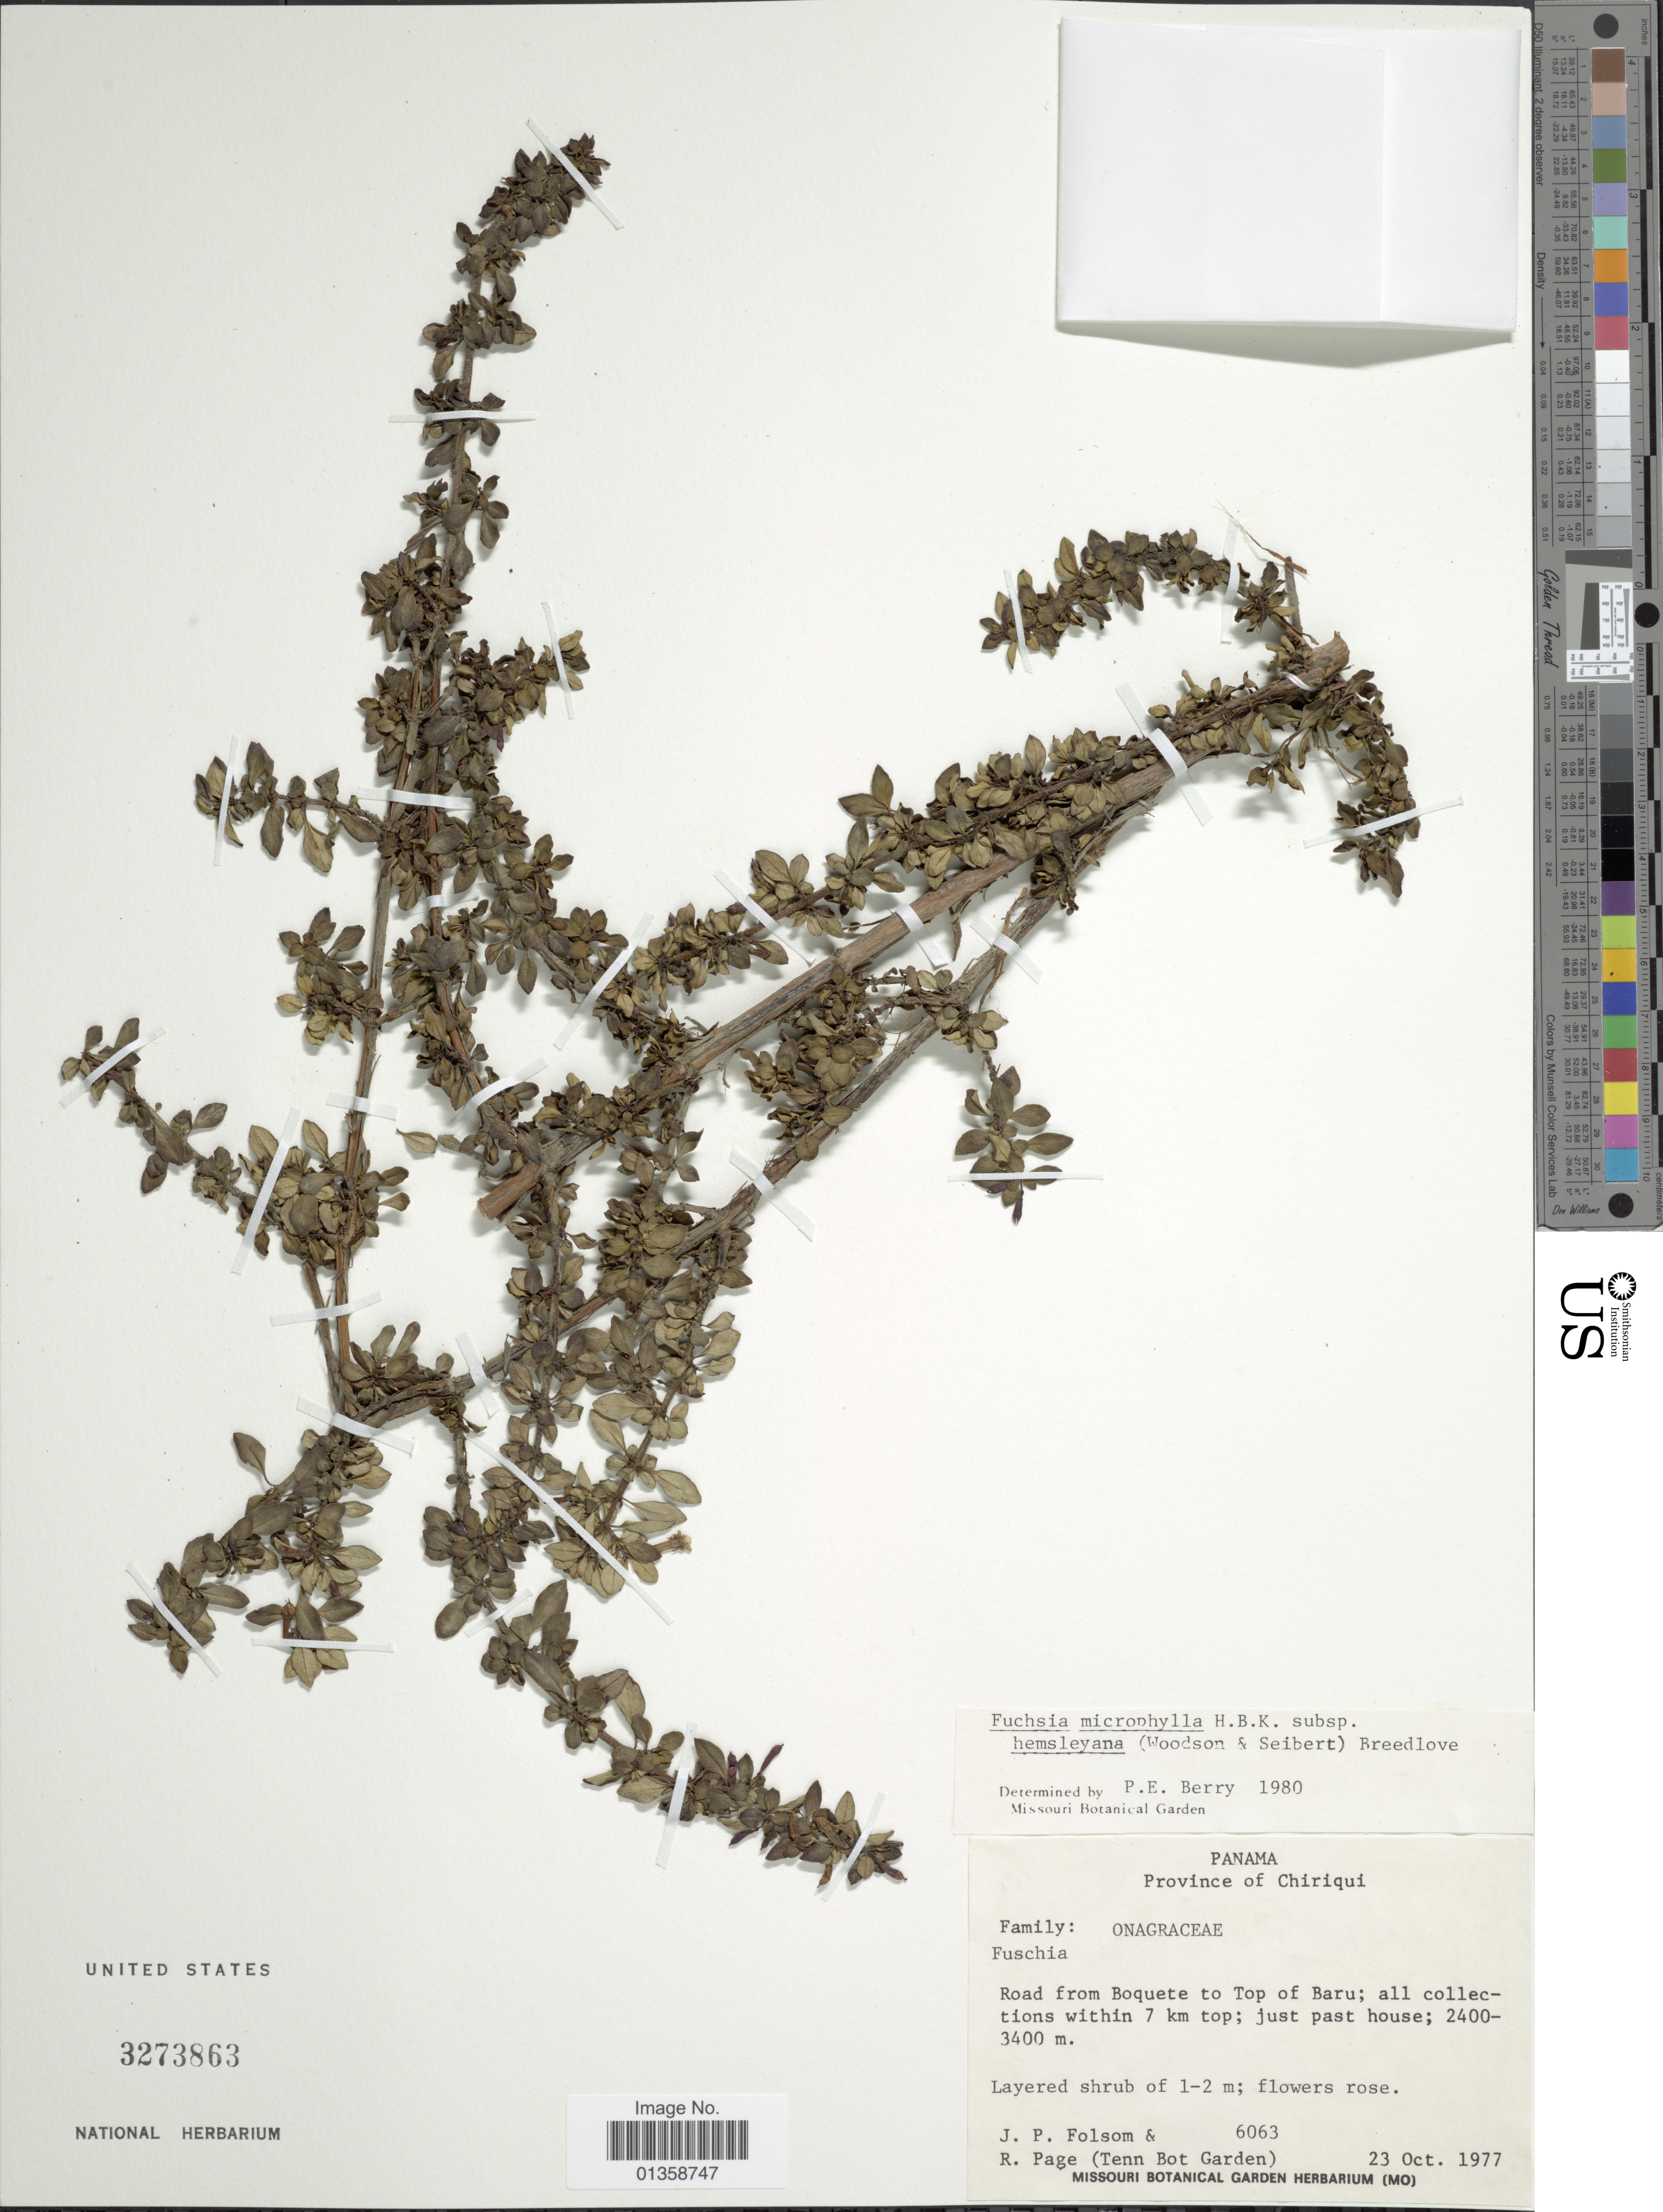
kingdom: Plantae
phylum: Tracheophyta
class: Magnoliopsida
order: Myrtales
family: Onagraceae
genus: Fuchsia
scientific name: Fuchsia microphylla subsp. hemsleyana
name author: (Woodson & Seibert) Breedlove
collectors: J. P. Folsom & R. Page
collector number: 6063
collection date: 1977-10-23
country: Panama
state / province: Chiriqui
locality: Road from Boquete to Top of Baru; all collections within 7 km top; just past house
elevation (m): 2400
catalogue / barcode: US 3273863